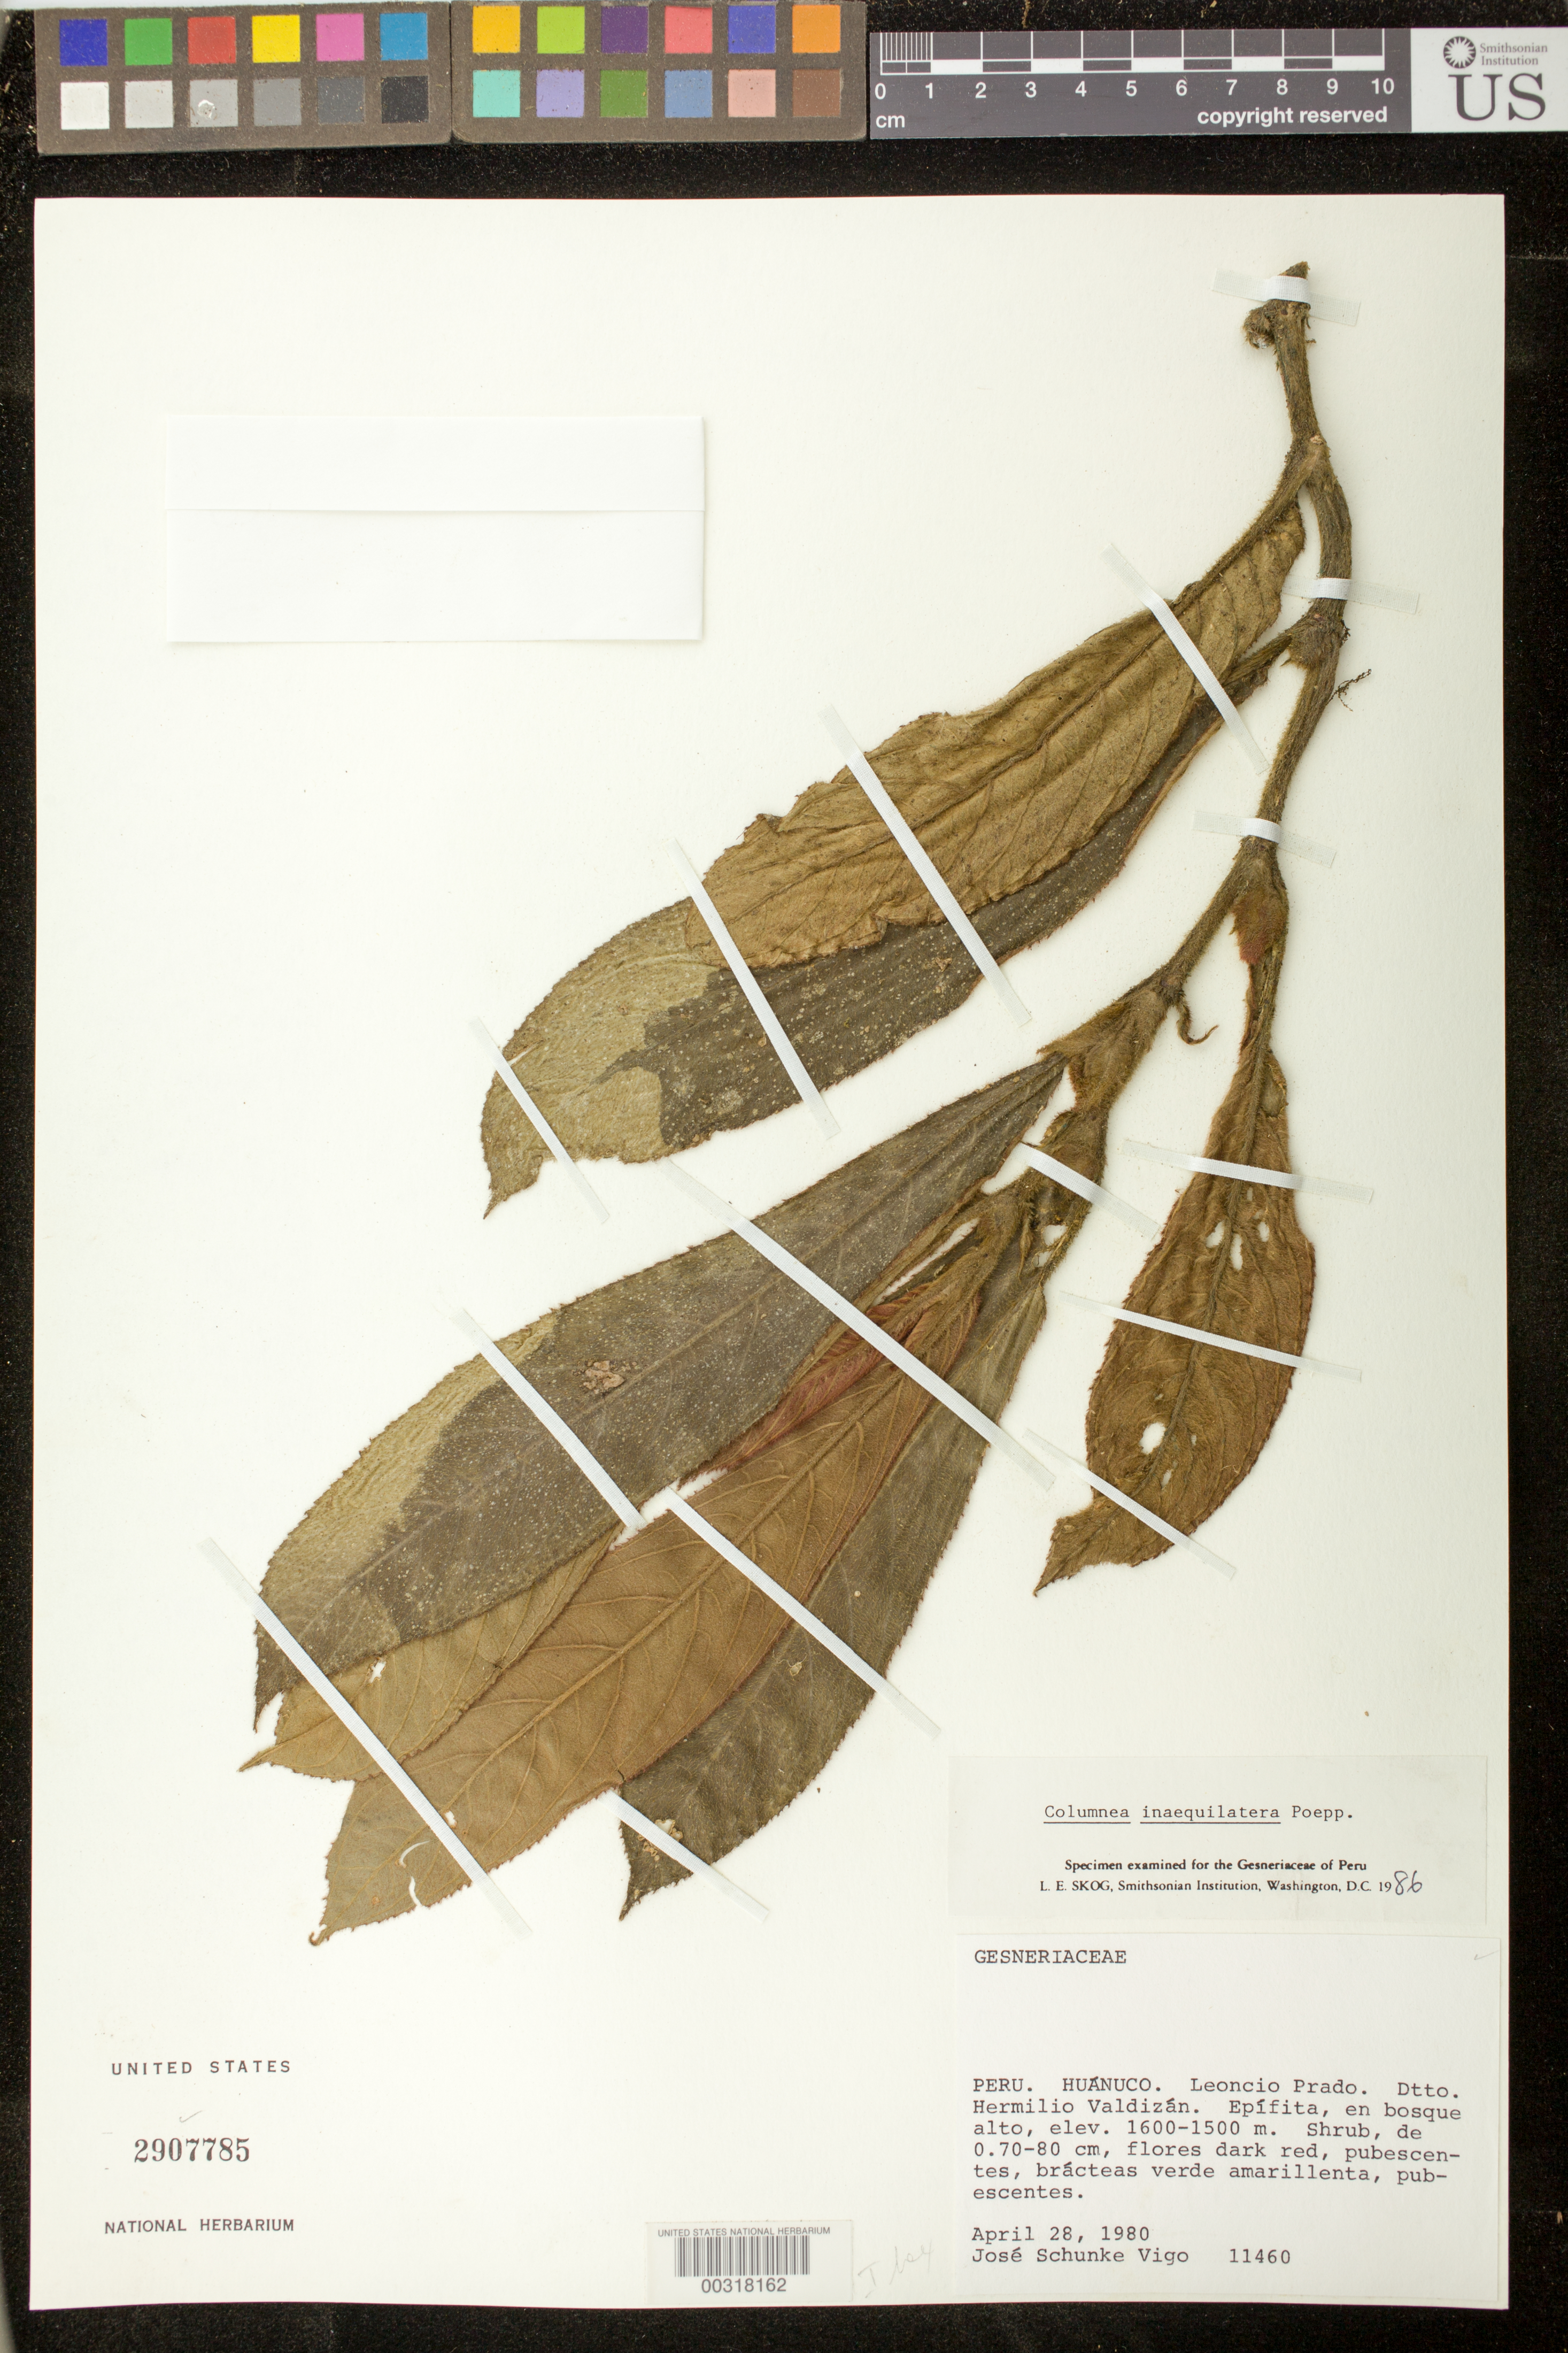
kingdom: Plantae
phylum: Tracheophyta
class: Magnoliopsida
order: Lamiales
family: Gesneriaceae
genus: Columnea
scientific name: Columnea inaequilatera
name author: Poepp.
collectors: J. Schunke Vigo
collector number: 11460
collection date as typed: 28 Apr 1980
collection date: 1980-04-28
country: Peru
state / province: Huánuco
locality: Prov. Leoncio Prado; Dtto. Hermilio Valdizan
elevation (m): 1500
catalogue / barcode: US 2907785